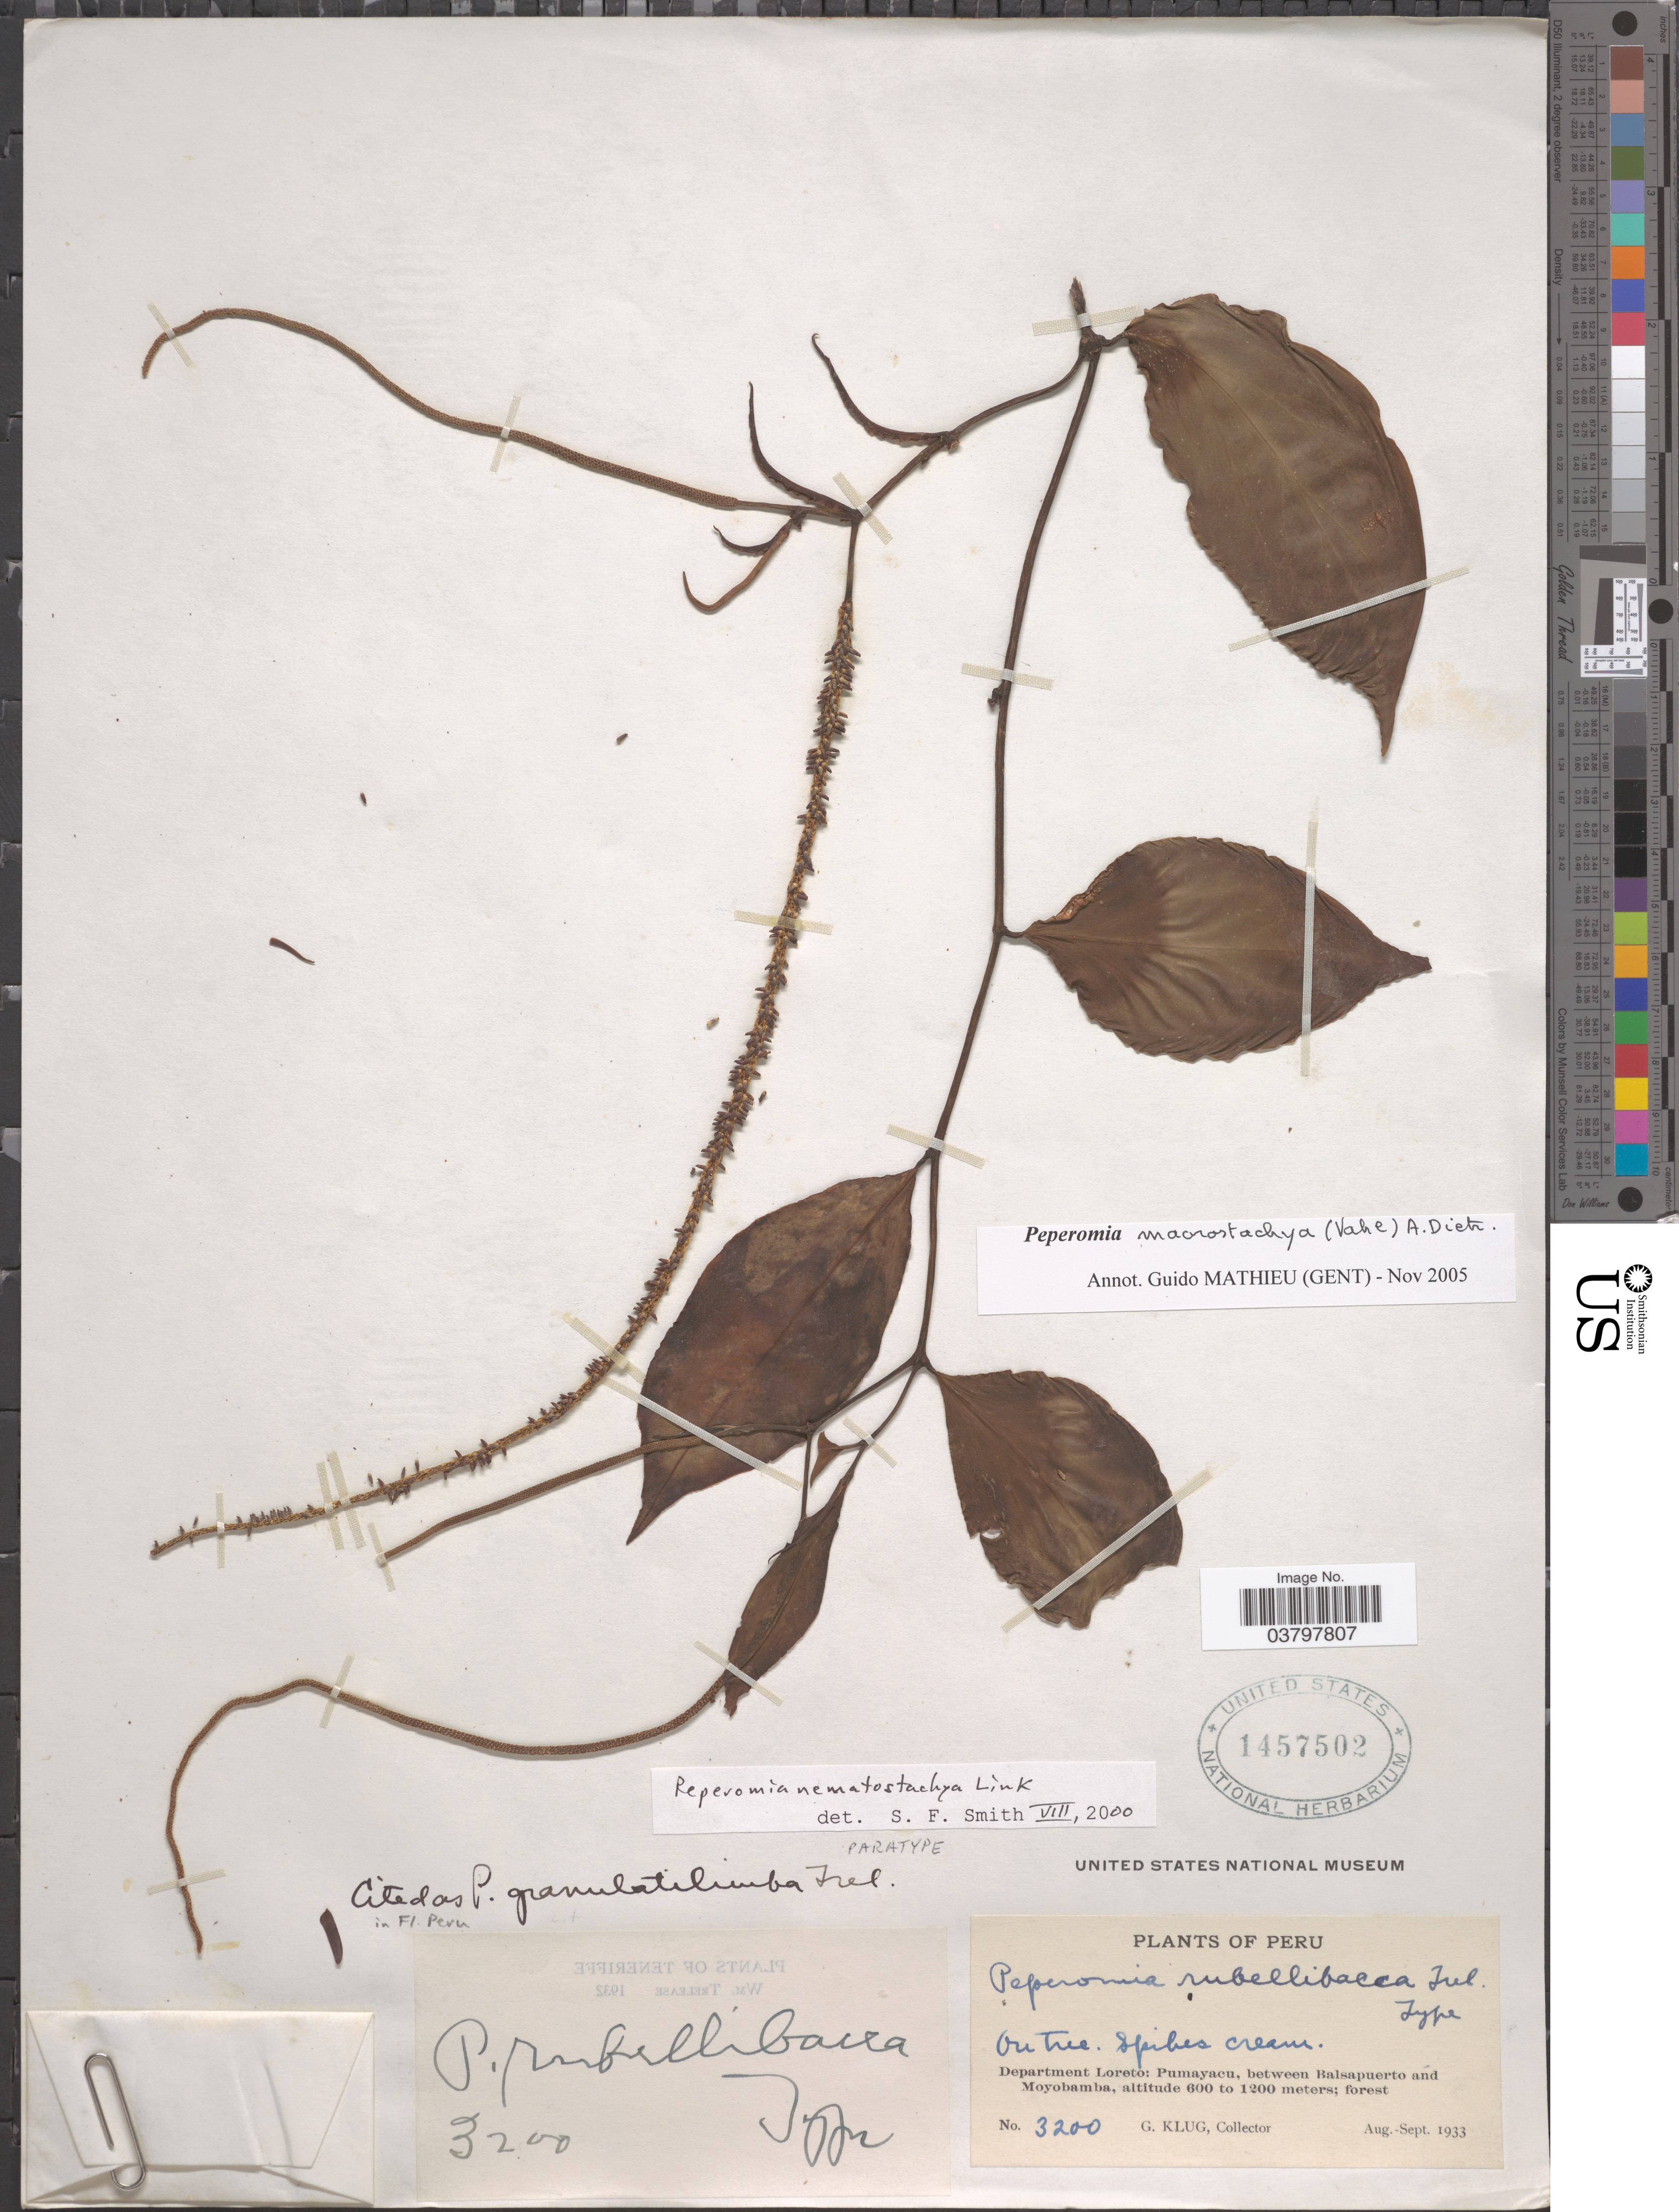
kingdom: Plantae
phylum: Tracheophyta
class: Magnoliopsida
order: Piperales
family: Piperaceae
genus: Peperomia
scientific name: Peperomia macrostachya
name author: (Vahl) A. Dietr.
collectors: G. Klug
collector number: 3200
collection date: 1933-08/1933-09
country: Peru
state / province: Loreto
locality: Department Loreto: Pumayacu, between Balsapuerto and Moyobamba.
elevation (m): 600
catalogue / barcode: US 1457502